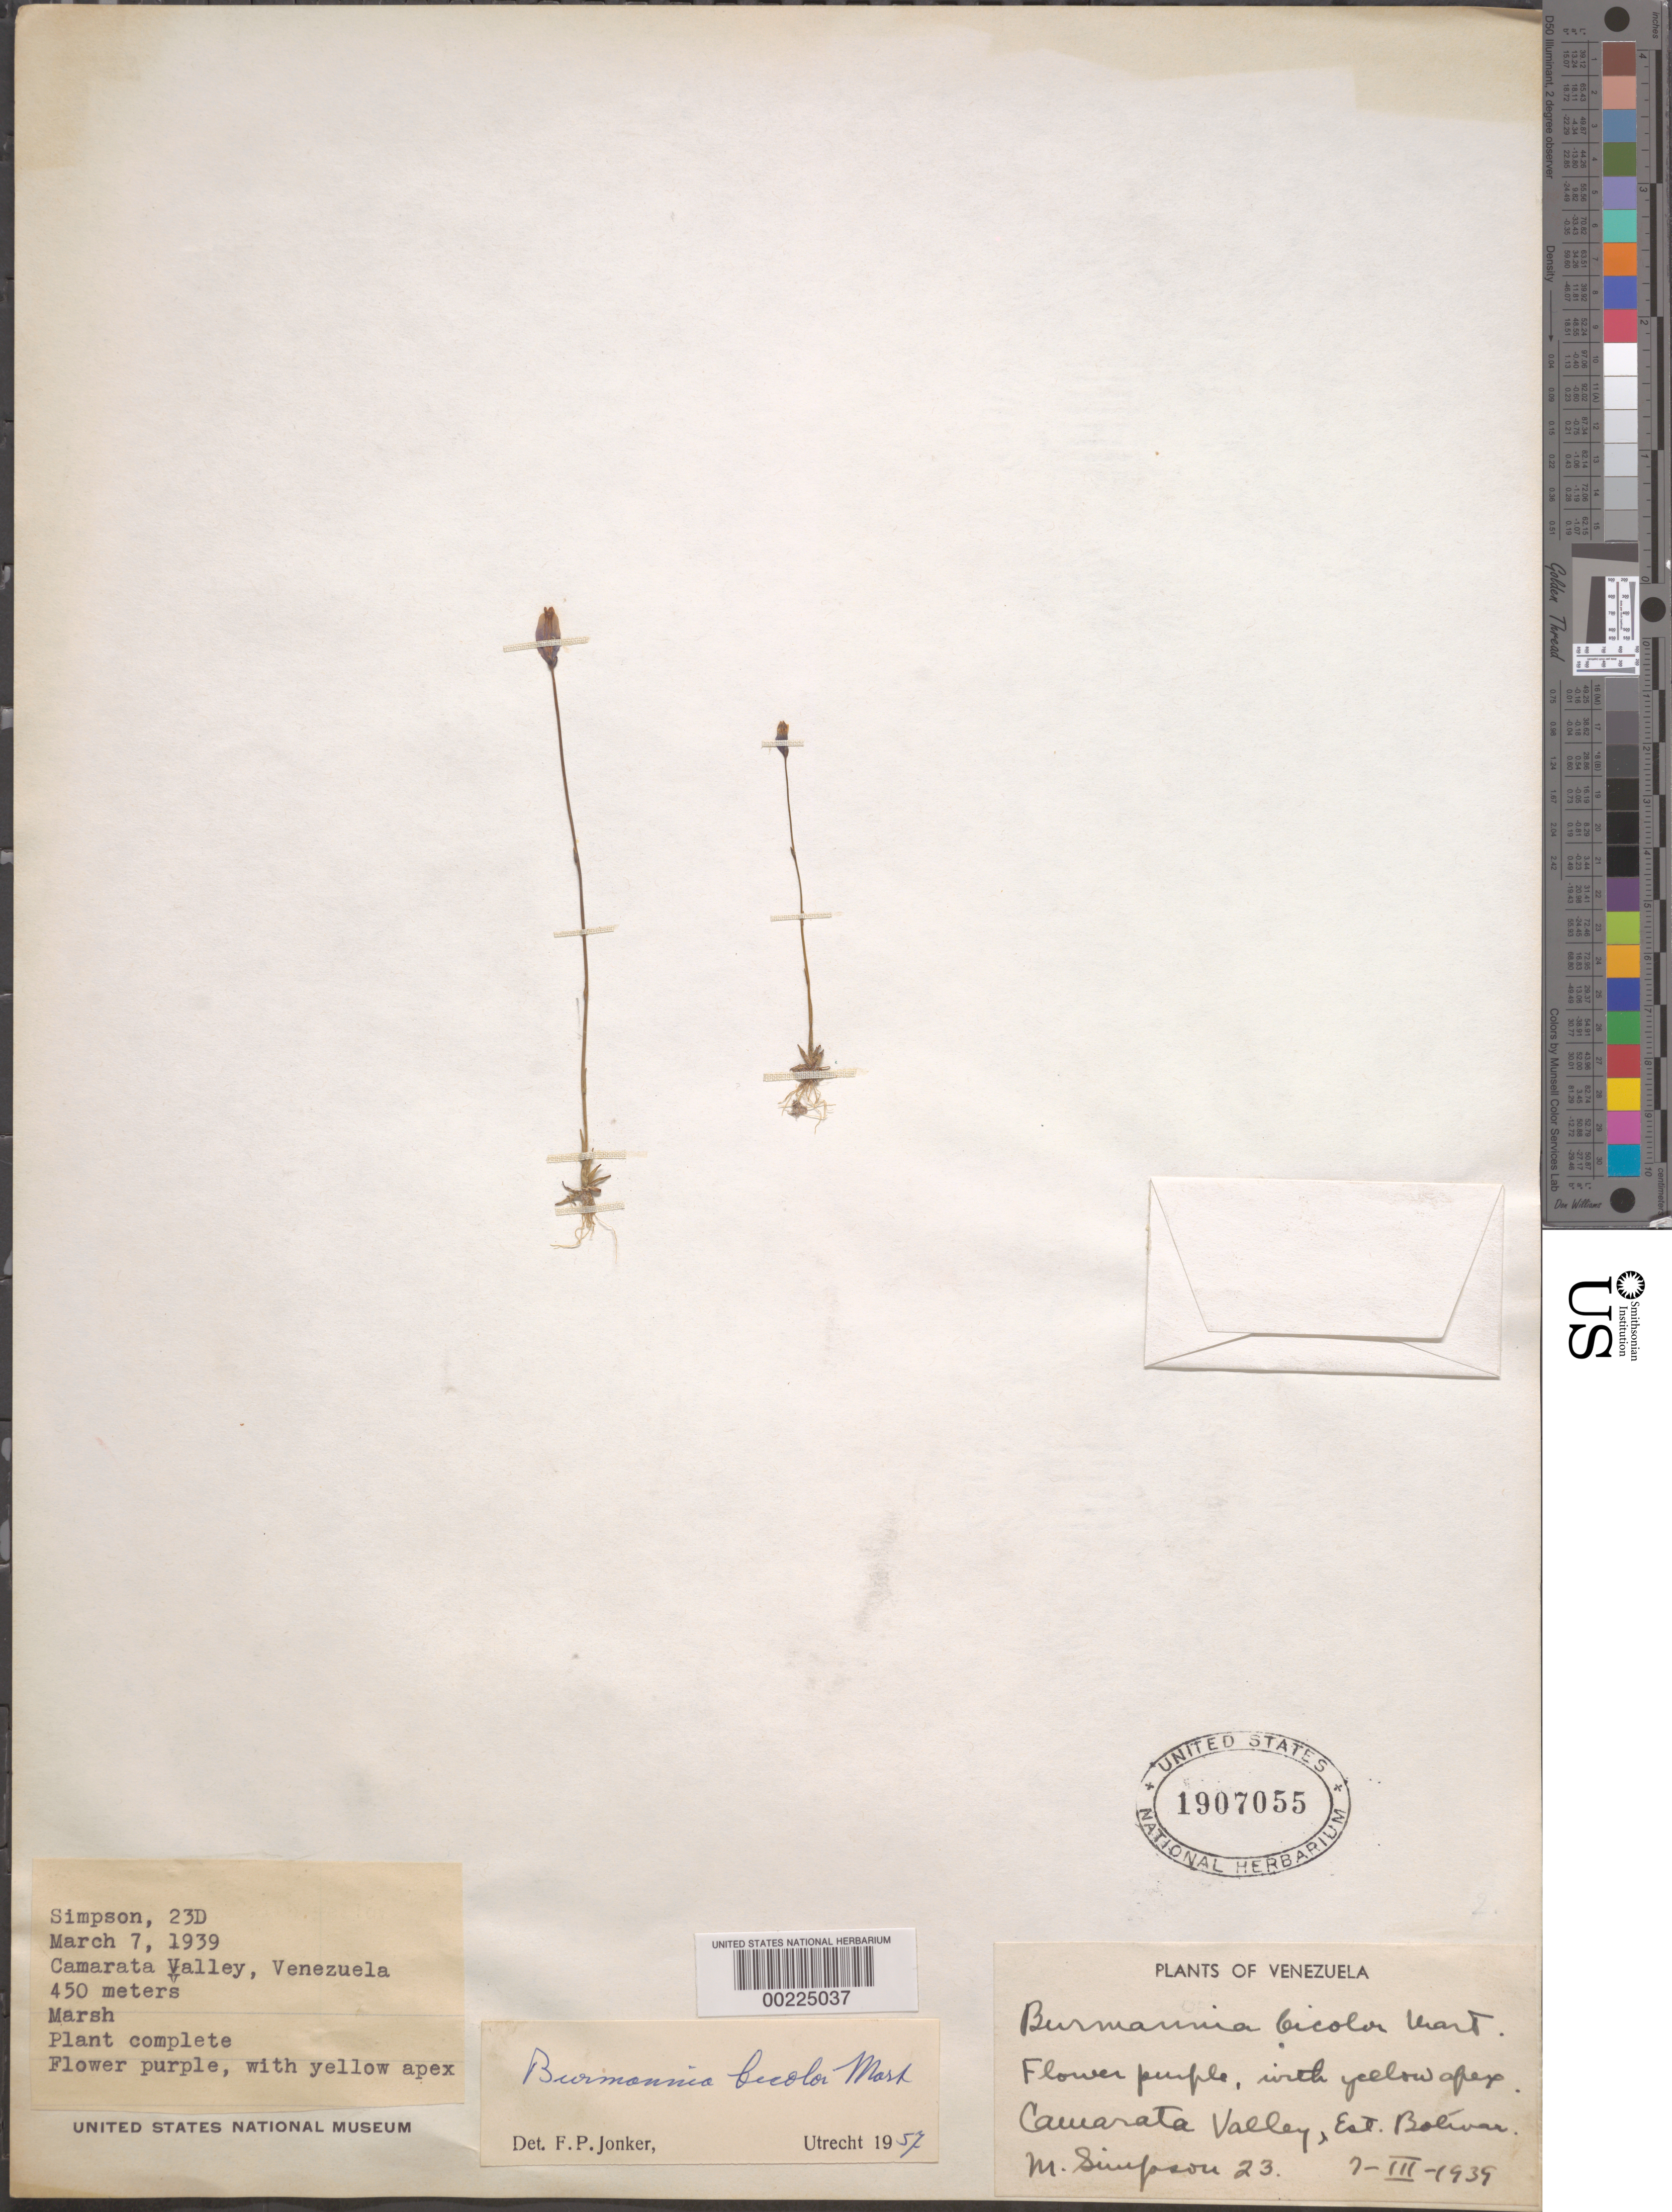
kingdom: Plantae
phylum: Tracheophyta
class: Liliopsida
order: Dioscoreales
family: Burmanniaceae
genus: Burmannia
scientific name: Burmannia bicolor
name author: Mart.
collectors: M. Simpson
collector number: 23d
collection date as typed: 07 Mar 1939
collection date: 1939-03-07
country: Venezuela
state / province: Bolivar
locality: Camarata valley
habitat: Marsh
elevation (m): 450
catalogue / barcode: US 1907055